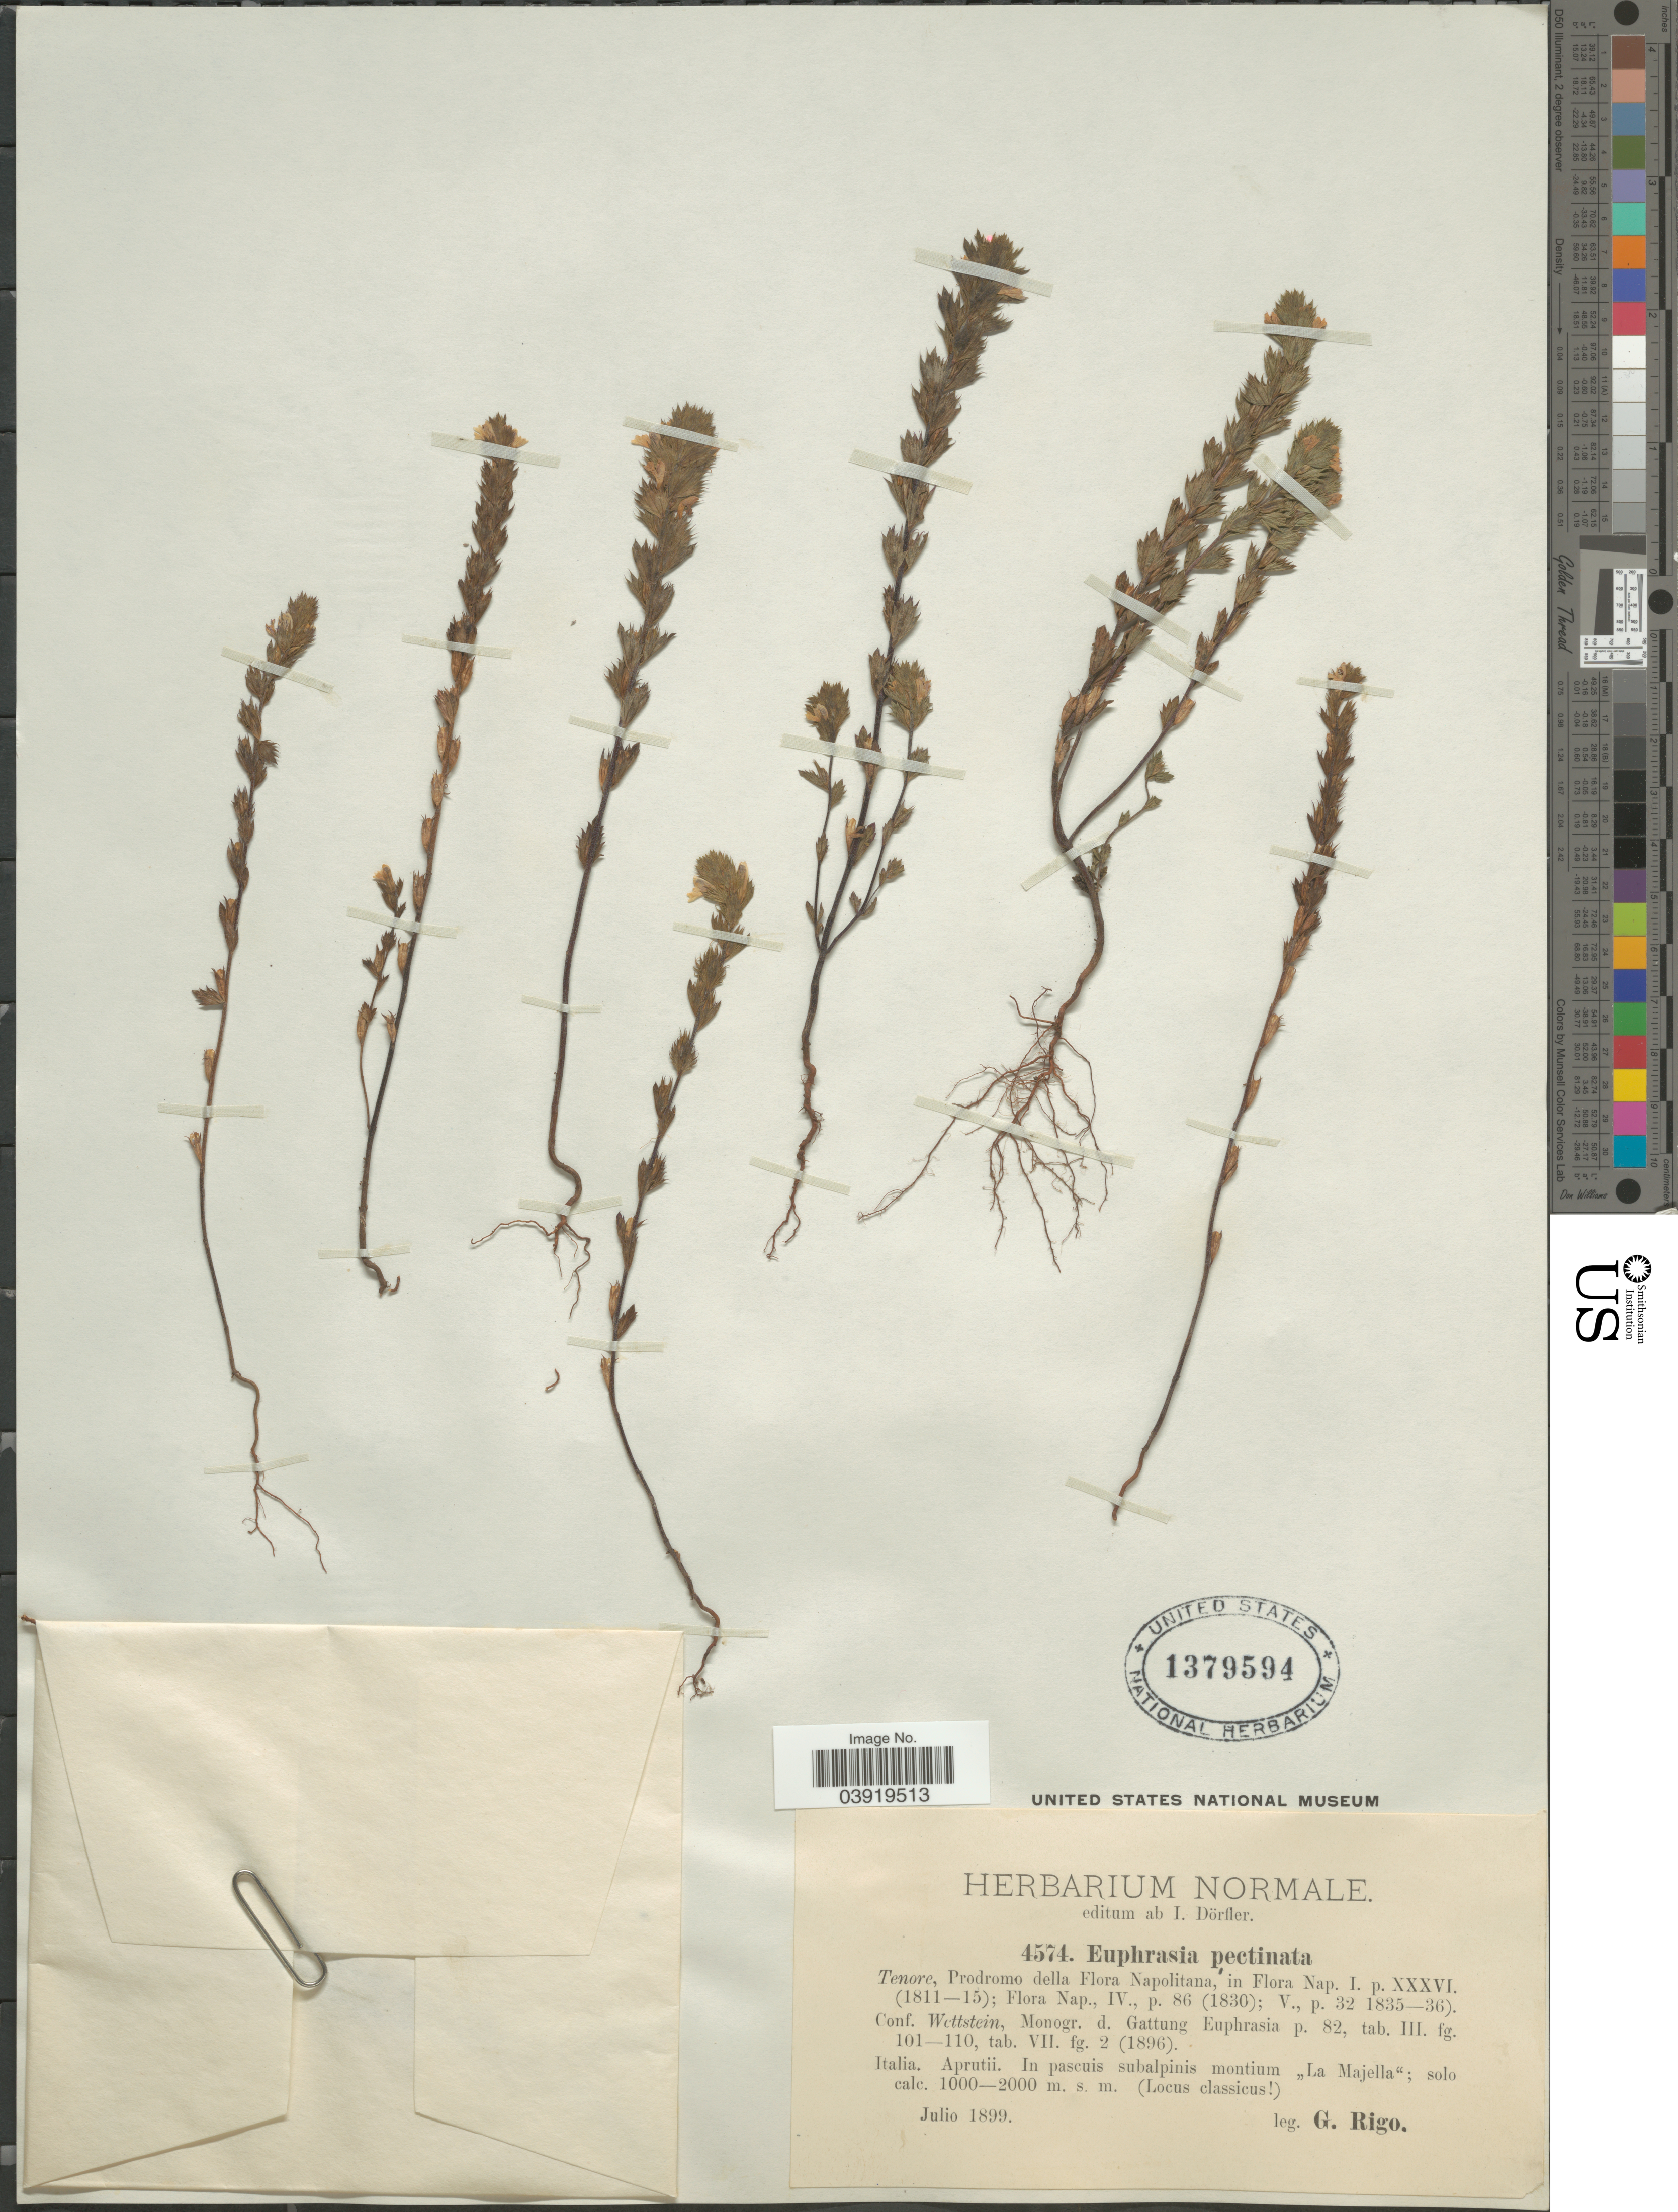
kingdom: Plantae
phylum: Tracheophyta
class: Magnoliopsida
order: Lamiales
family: Orobanchaceae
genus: Euphrasia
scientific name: Euphrasia pectinata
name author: Ten.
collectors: G. Rigo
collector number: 4574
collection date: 1899-07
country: Italy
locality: Aprutii. In pascuis subalpinis montium ,,La Majella'.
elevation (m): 1000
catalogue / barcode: US 1379594